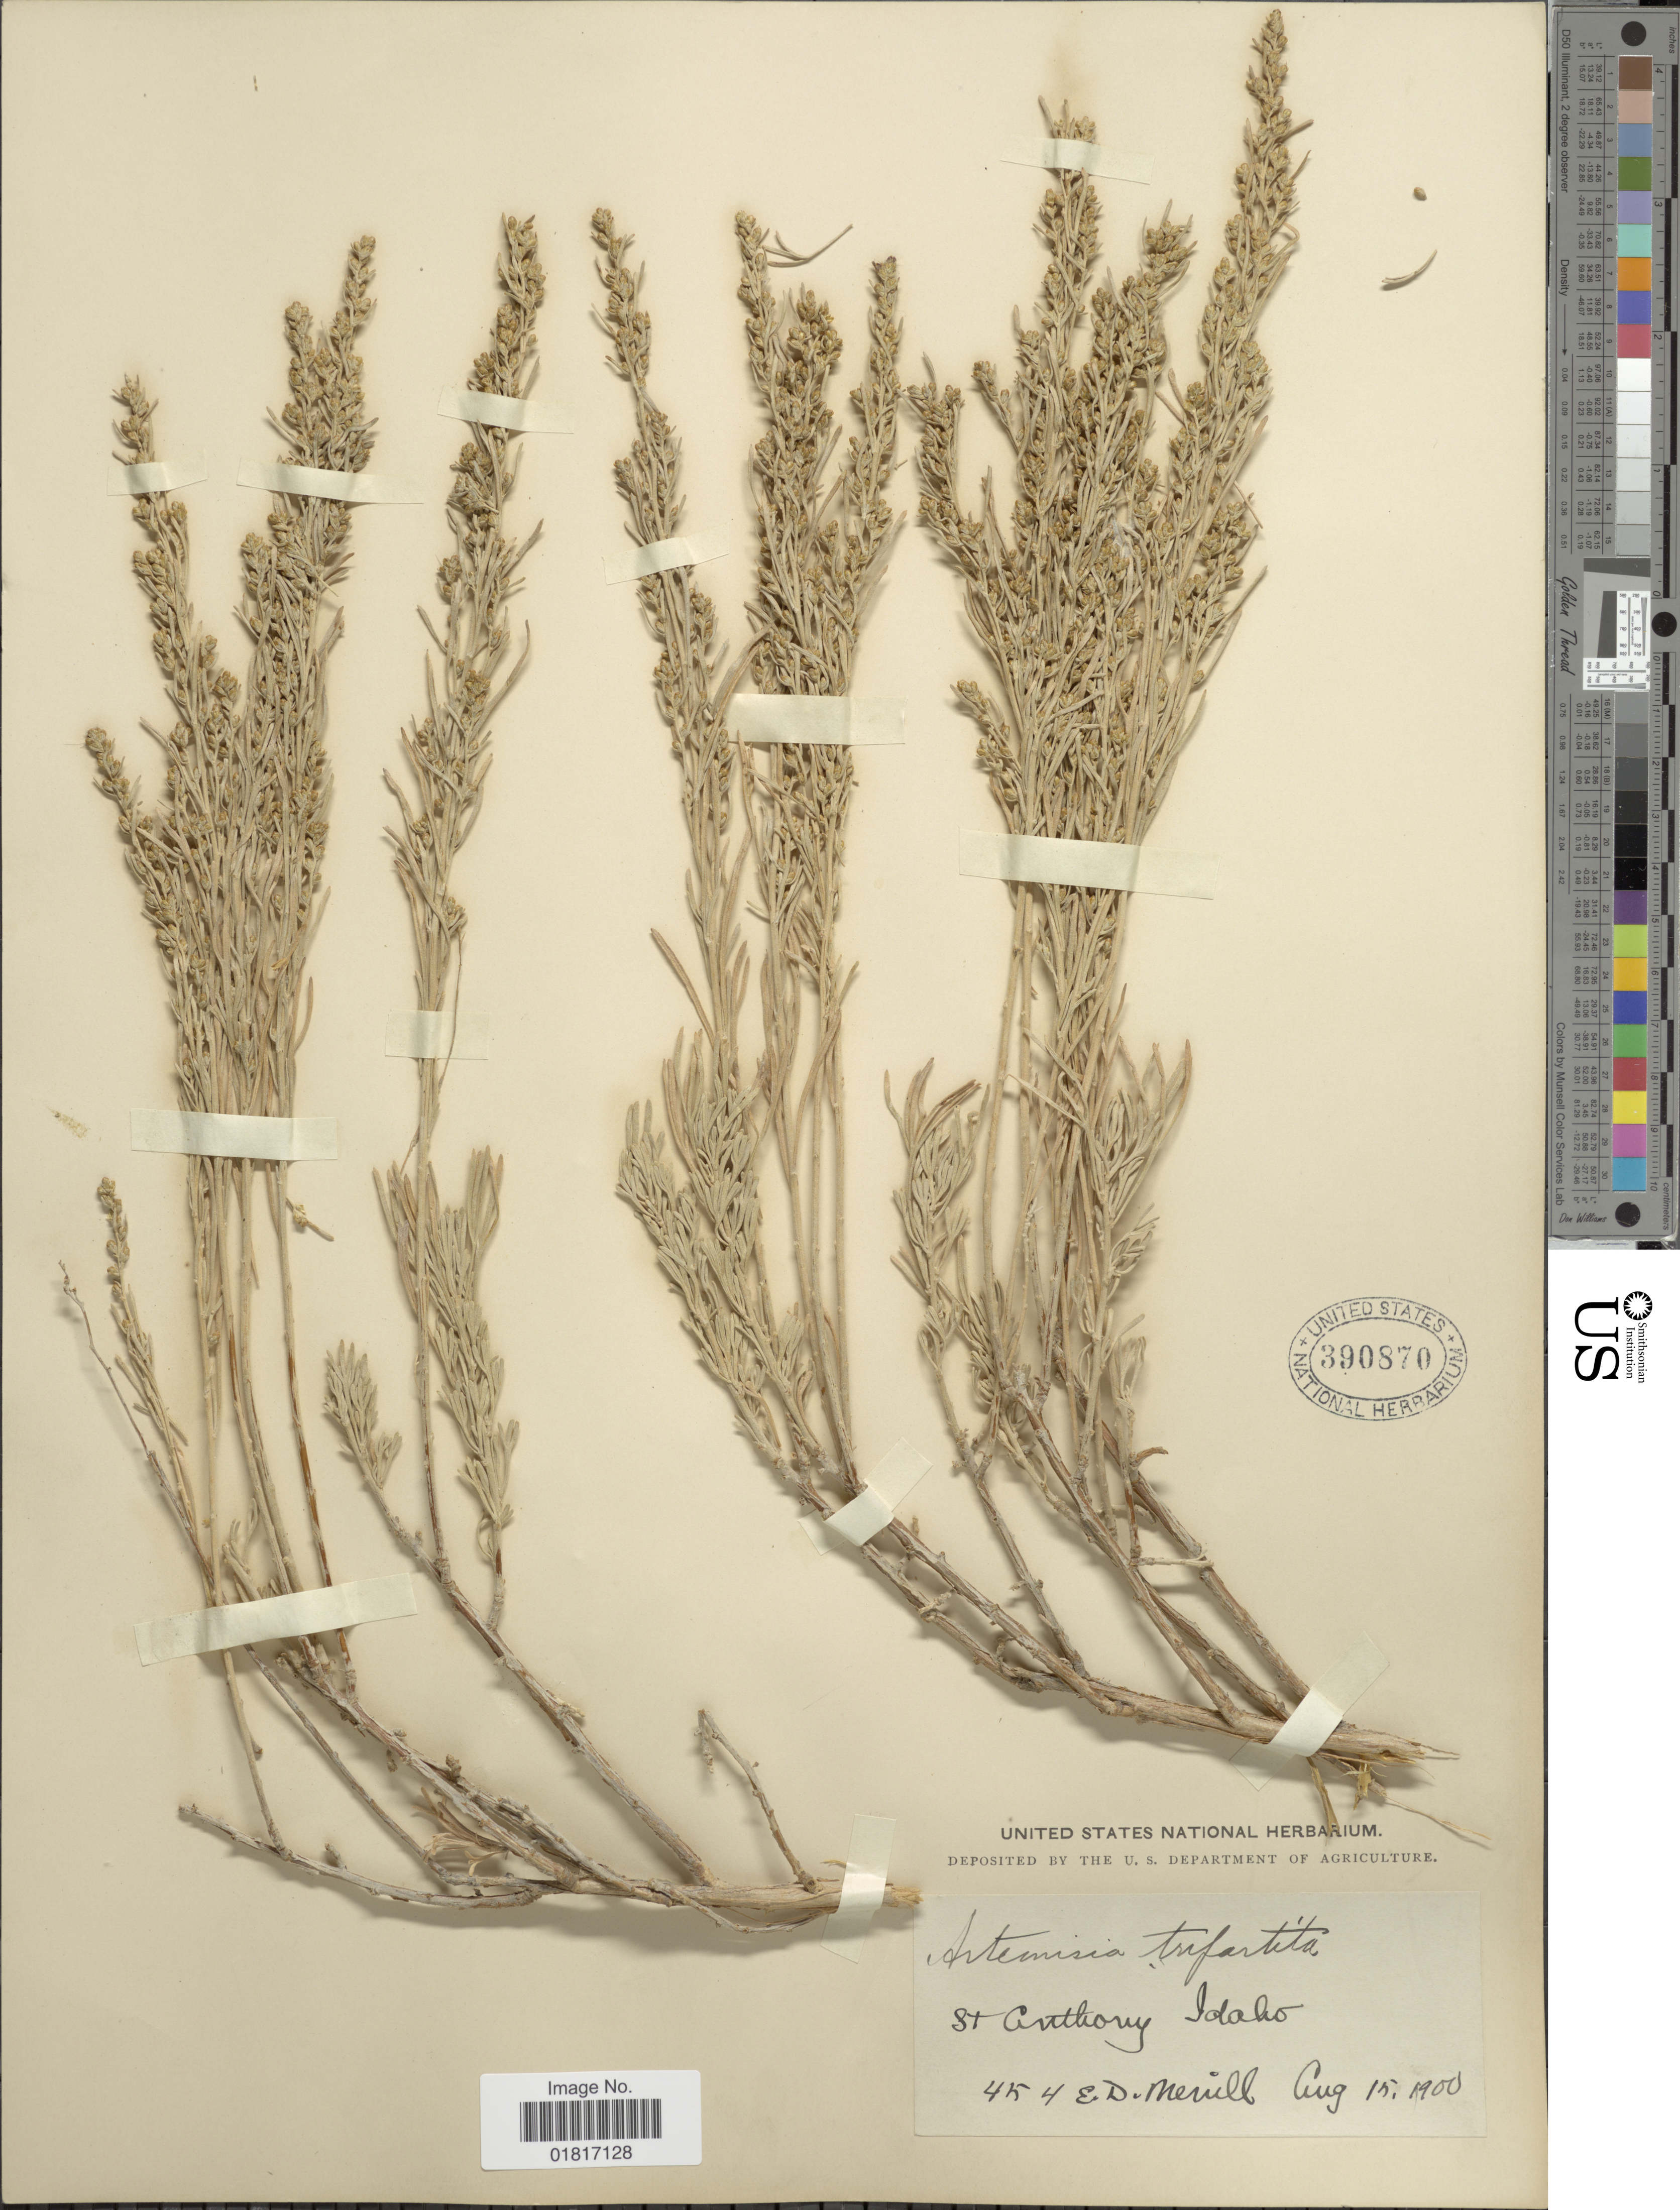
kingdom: Plantae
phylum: Tracheophyta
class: Magnoliopsida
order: Asterales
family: Asteraceae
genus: Artemisia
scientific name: Artemisia tridentata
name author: Nutt.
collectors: E. D. Merrill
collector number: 454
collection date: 1900-08-15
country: United States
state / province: Idaho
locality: St. Anthony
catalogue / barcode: US 390870